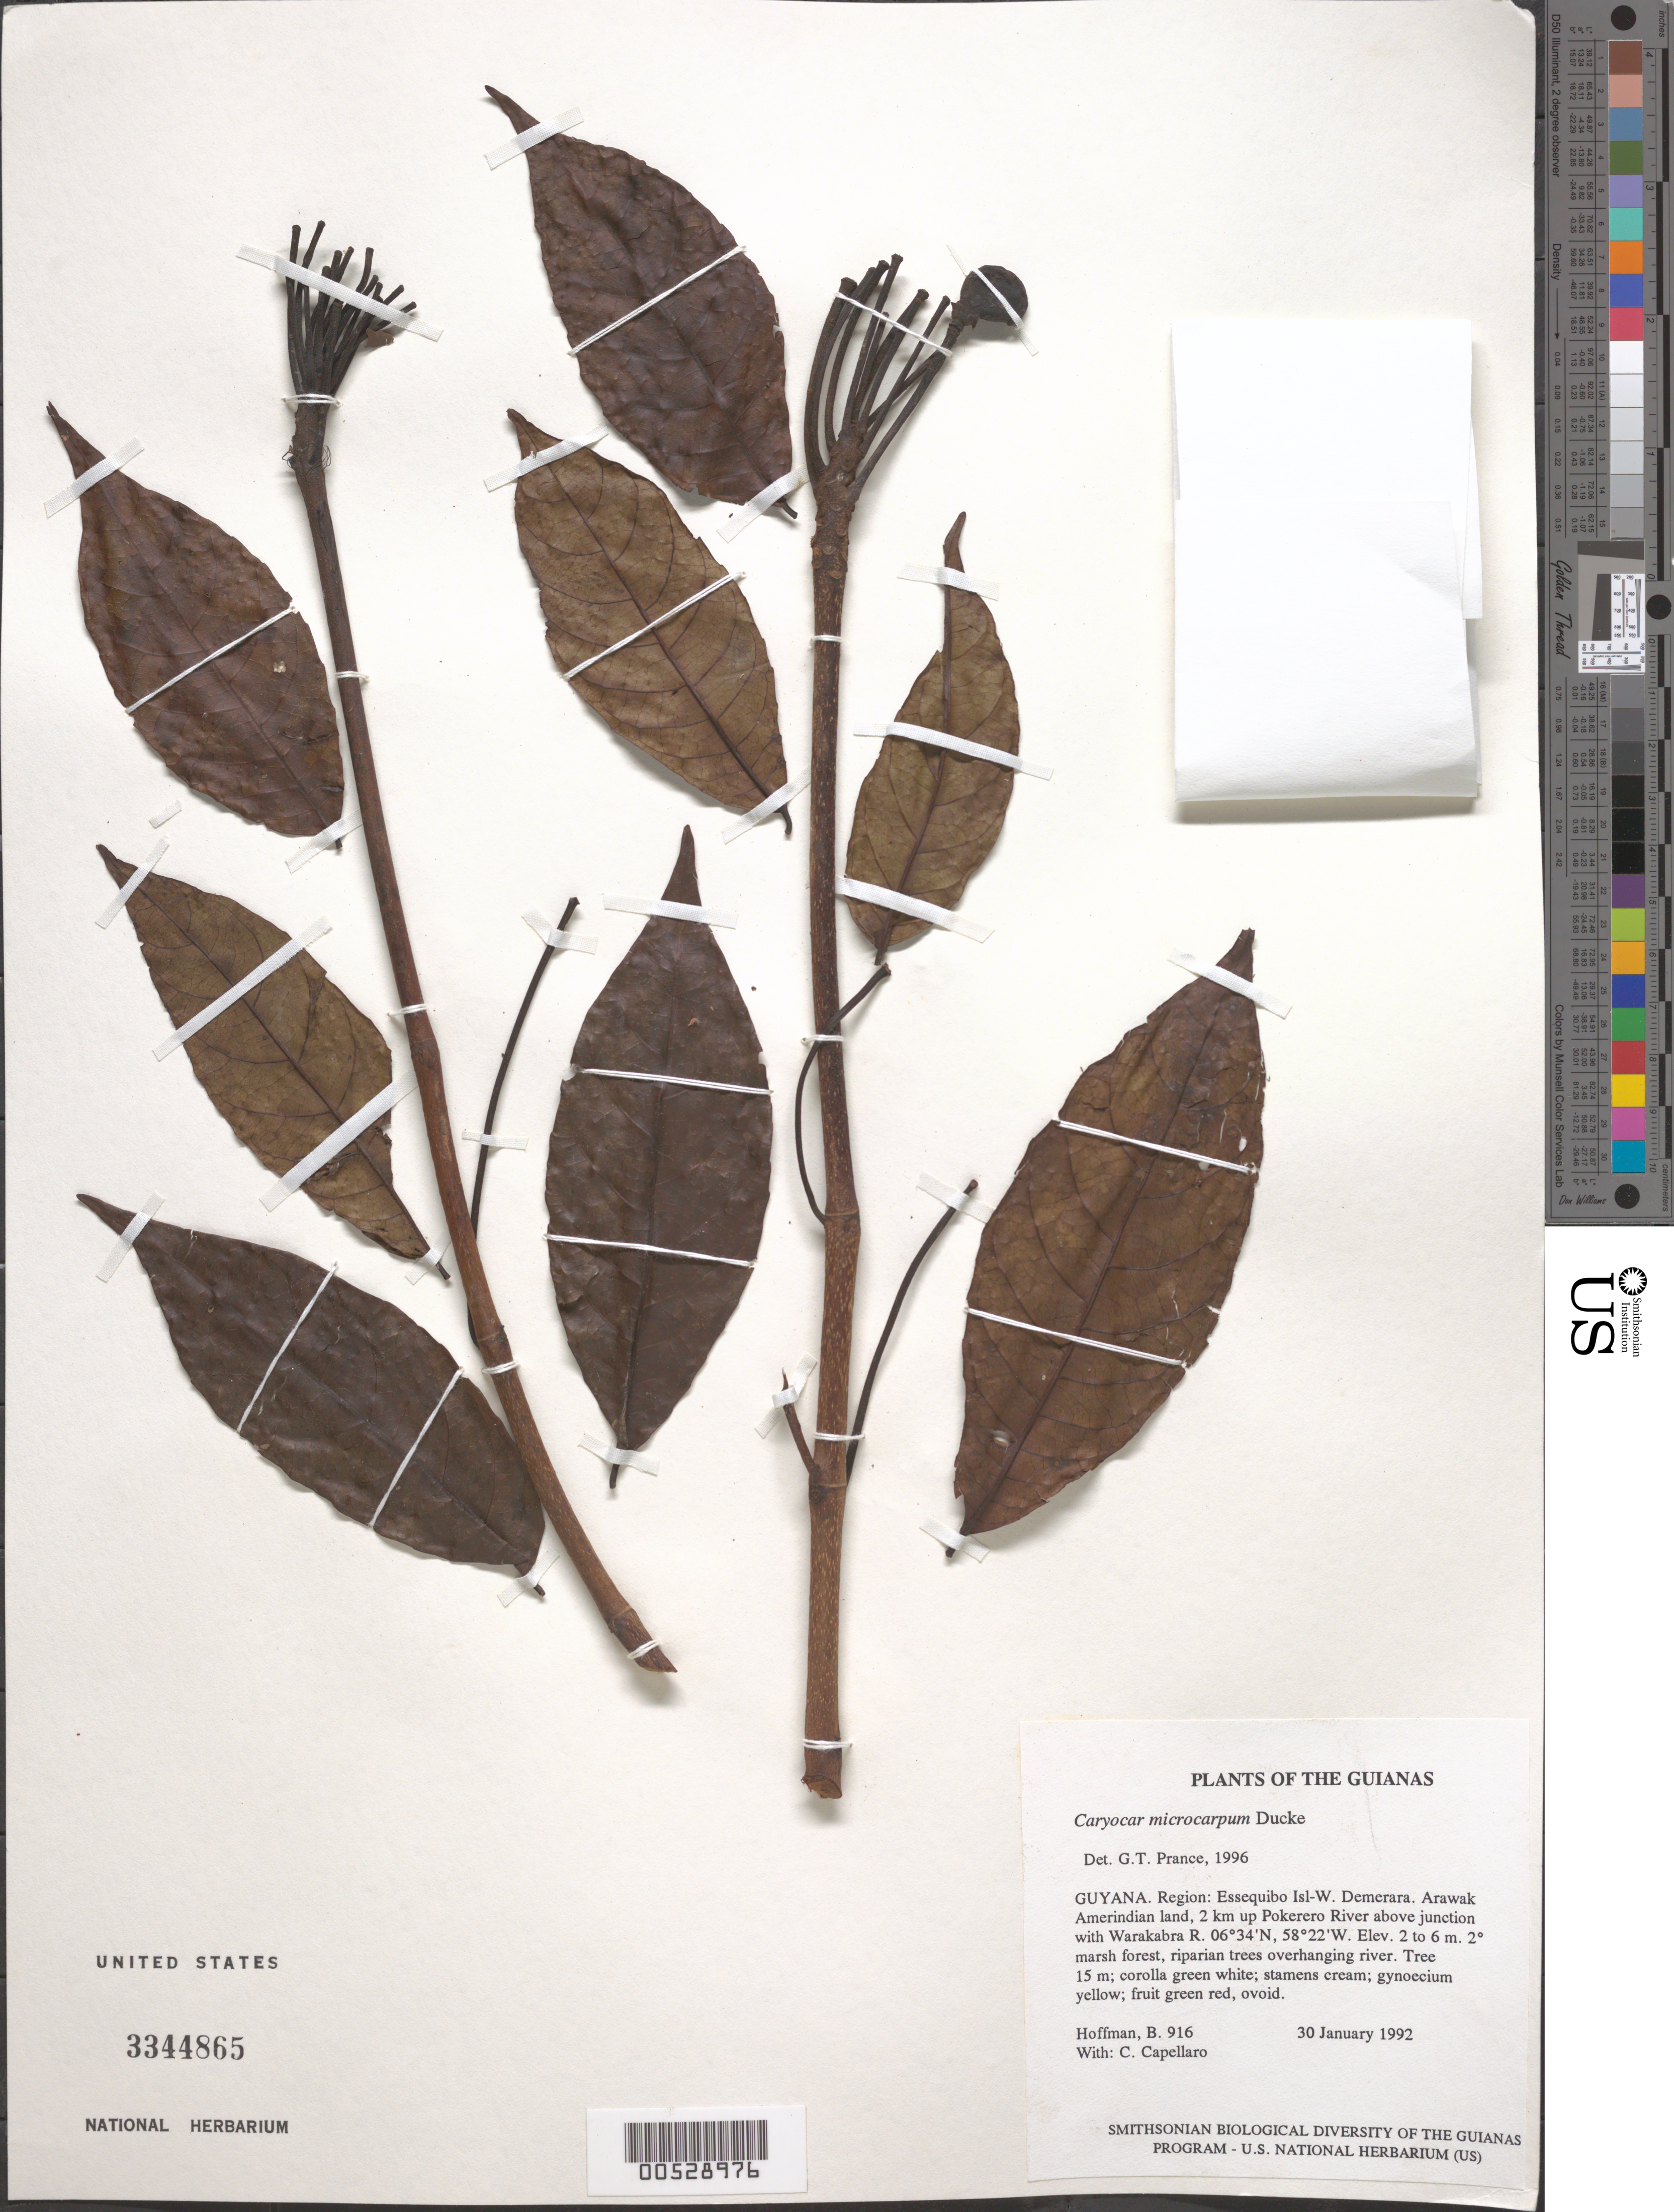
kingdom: Plantae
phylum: Tracheophyta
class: Magnoliopsida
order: Malpighiales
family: Caryocaraceae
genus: Caryocar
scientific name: Caryocar microcarpum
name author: Ducke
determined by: Prance, G. T.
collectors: B. Hoffman & C. Capellaro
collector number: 916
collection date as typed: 30 January 1992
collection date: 1992-01-30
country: Guyana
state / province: Essequibo Isl-W. Demerara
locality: Arawak Amerindian land, 2 km up Pokerero River above junction with Warakabra River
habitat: Secondary marsh forest, riparian trees overhanging river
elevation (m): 2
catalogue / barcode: US 3344865